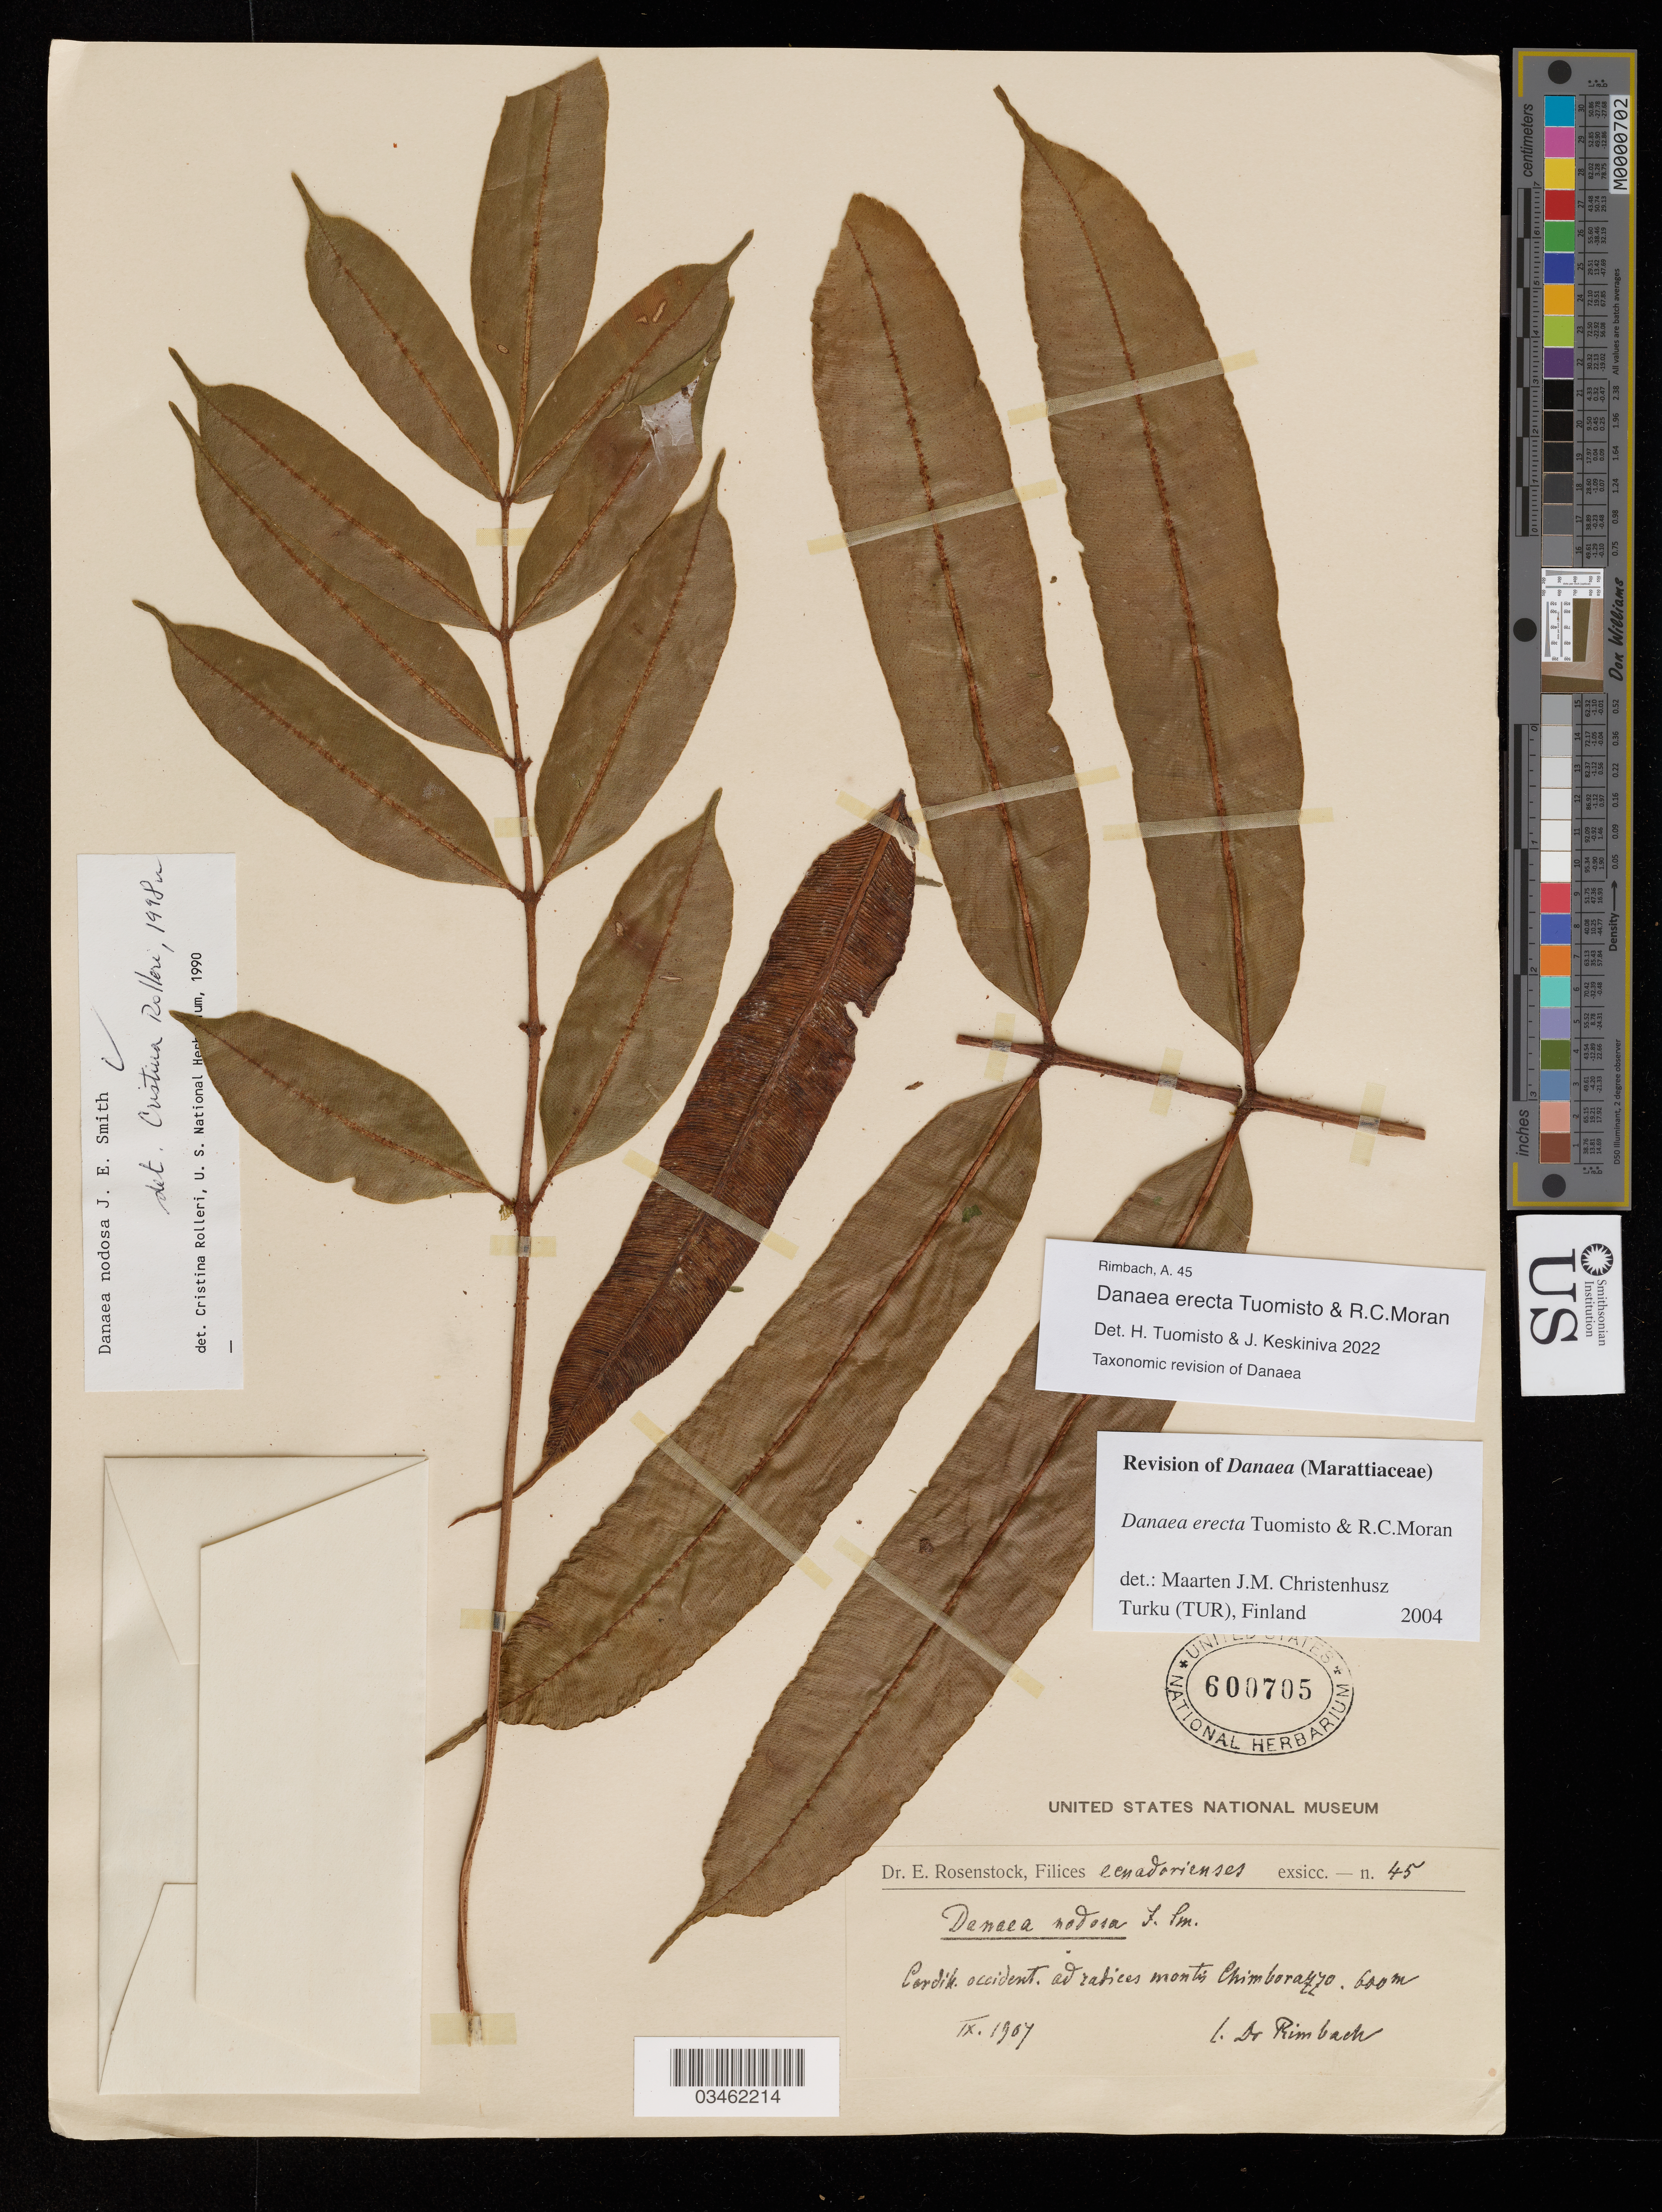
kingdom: Plantae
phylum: Tracheophyta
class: Polypodiopsida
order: Marattiales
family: Marattiaceae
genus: Danaea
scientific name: Danaea erecta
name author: Tuomisto & R.C. Moran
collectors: L. Rimbach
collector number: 45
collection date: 1907-09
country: Ecuador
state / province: Chimborazo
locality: Cordill. occident. ad ratices montis Chimborazzo.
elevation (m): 600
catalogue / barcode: US 600705